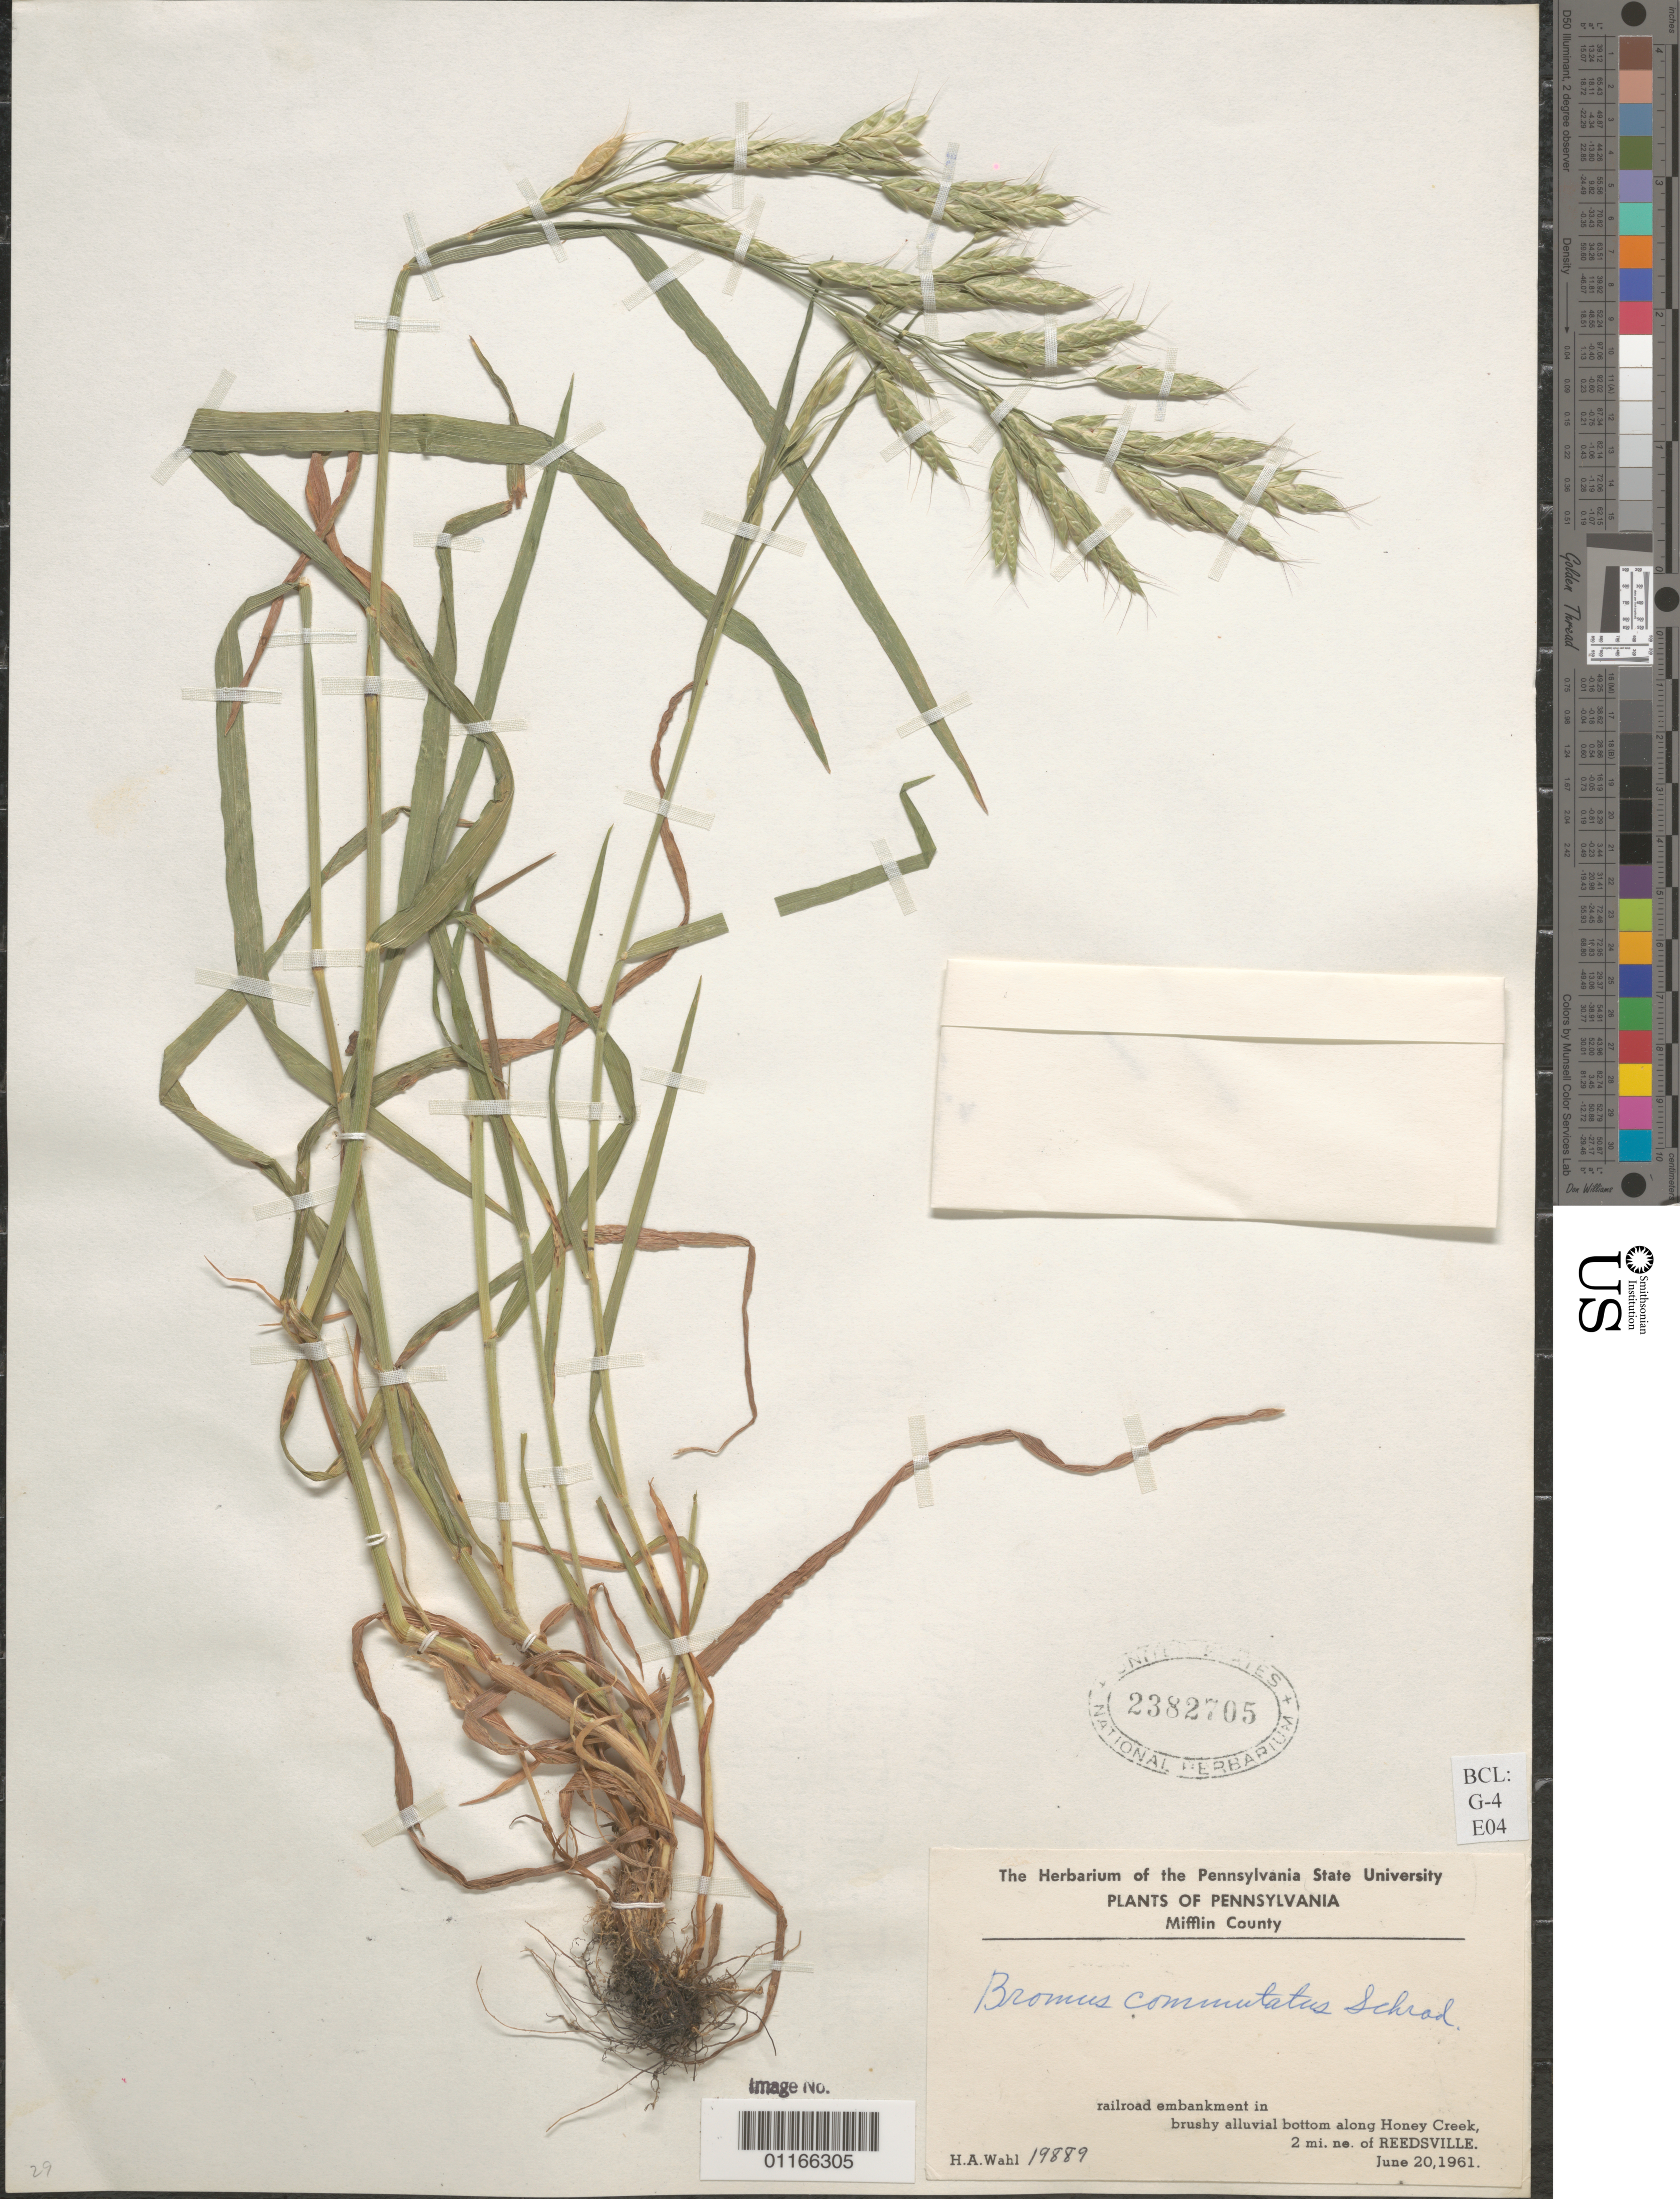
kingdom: Plantae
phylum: Tracheophyta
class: Liliopsida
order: Poales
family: Poaceae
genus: Bromus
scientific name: Bromus commutatus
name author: Schrad.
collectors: H. A. Wahl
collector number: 19889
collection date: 1961-06-20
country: United States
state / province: Pennsylvania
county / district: Mifflin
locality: Along Honey Creek, 2 mi. ne. of Reedsville.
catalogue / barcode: US 2382705